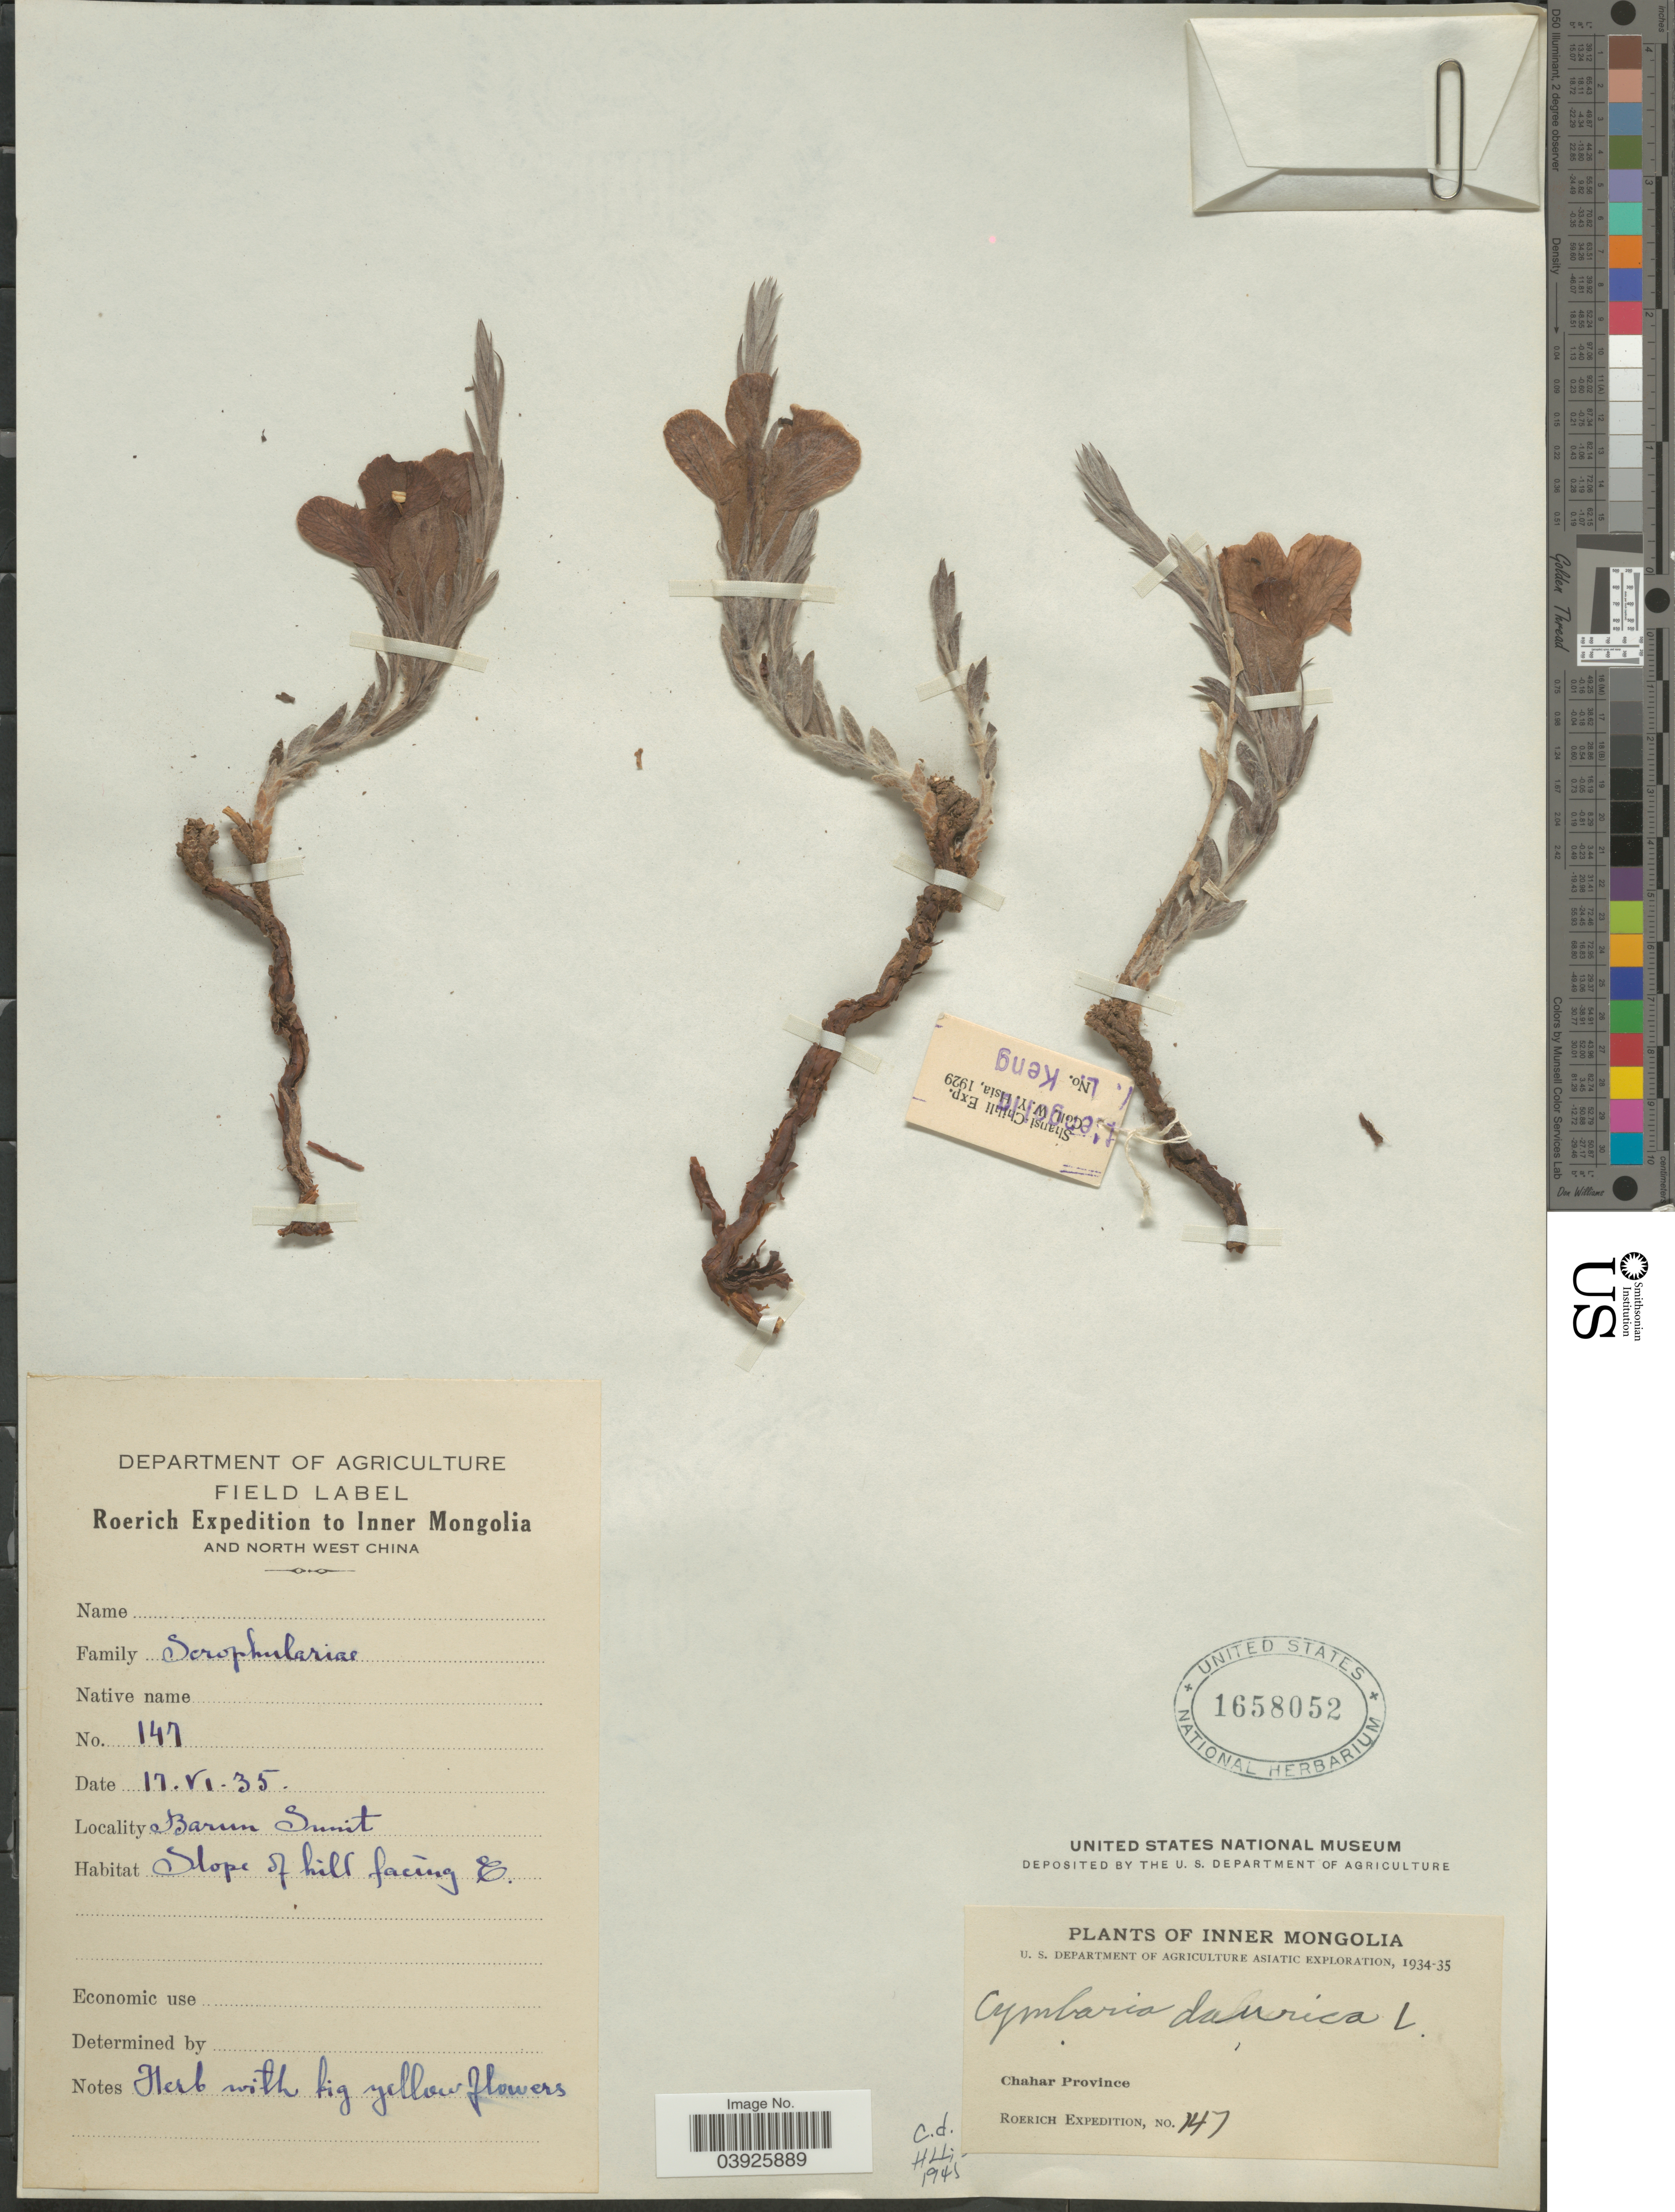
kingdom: Plantae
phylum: Tracheophyta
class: Magnoliopsida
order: Lamiales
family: Orobanchaceae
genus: Cymbaria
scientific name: Cymbaria daurica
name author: L.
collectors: Roerich Expedition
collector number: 147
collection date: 1935-06-17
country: China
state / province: Nei Monggol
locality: Inner Mongolia and North West China. Barun Sunit. Chahar Province.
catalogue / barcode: US 1658052